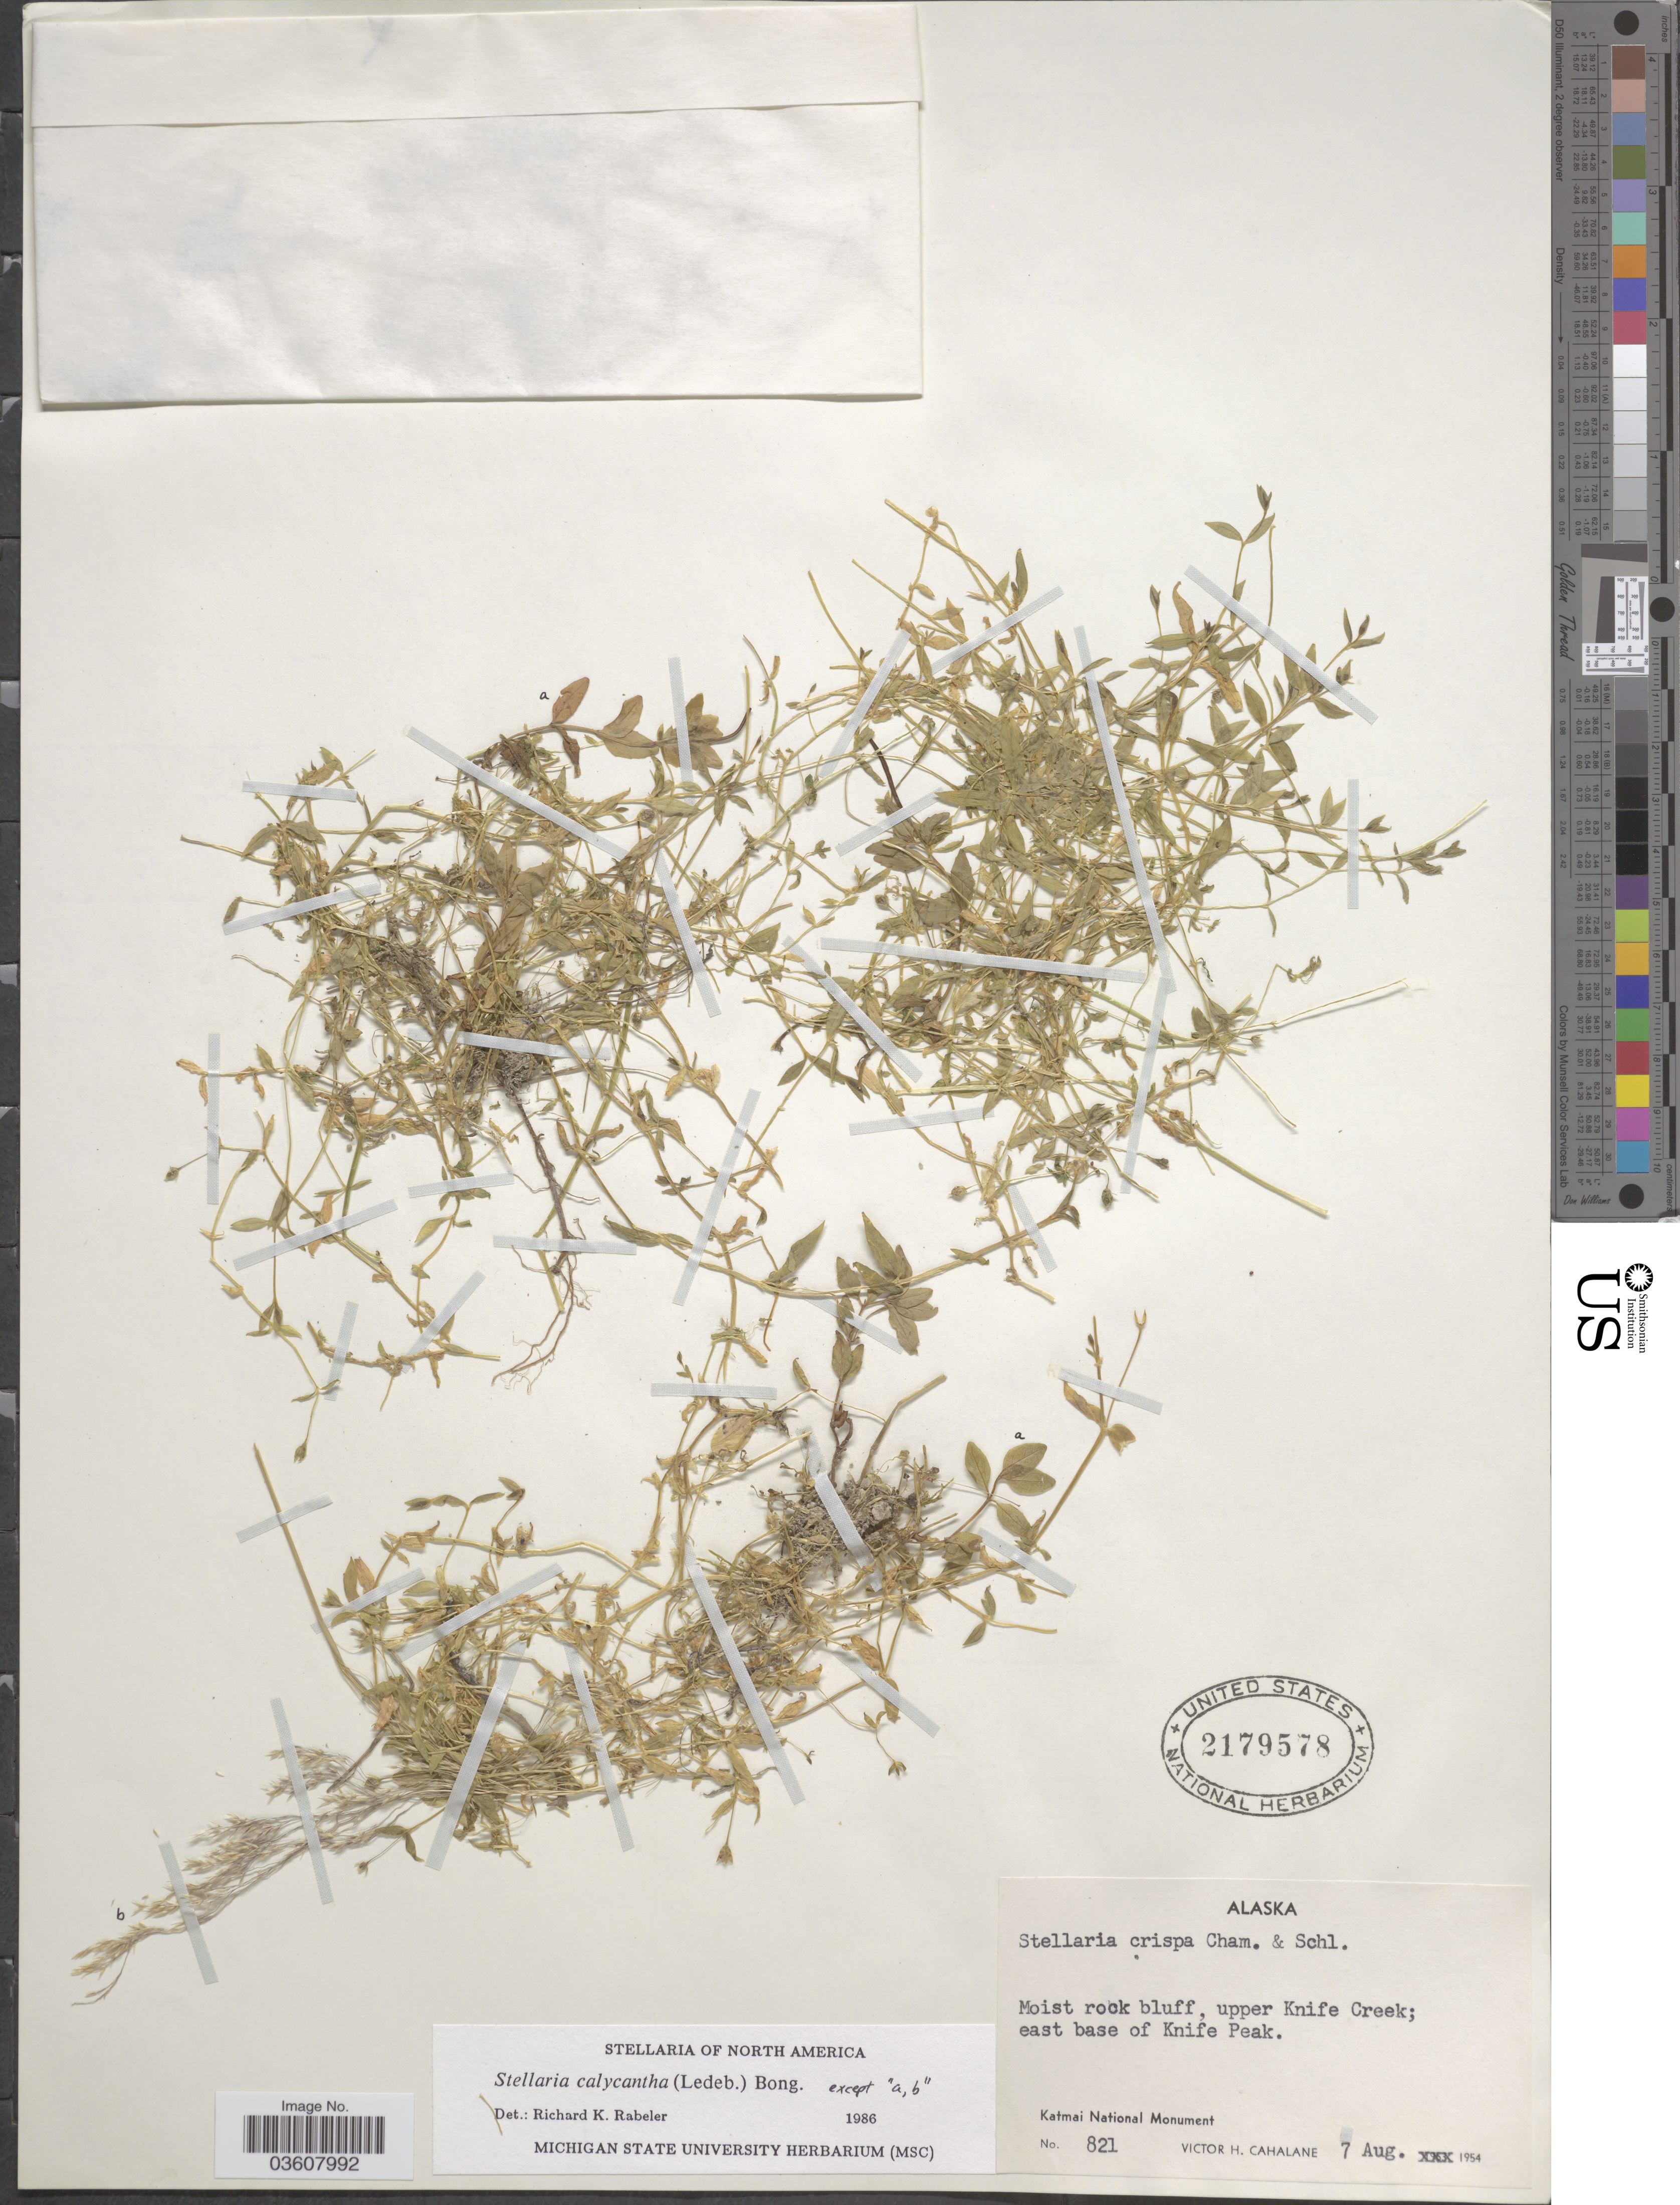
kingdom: Plantae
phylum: Tracheophyta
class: Magnoliopsida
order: Caryophyllales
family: Caryophyllaceae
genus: Stellaria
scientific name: Stellaria calycantha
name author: (Ledeb.) Bong.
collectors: V. Cahalane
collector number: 821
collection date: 1954-08-07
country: United States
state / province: Alaska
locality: Moist rock bluff, upper Knife Creek; east base of Knife Peak. Katmai National Monument.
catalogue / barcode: US 2179578